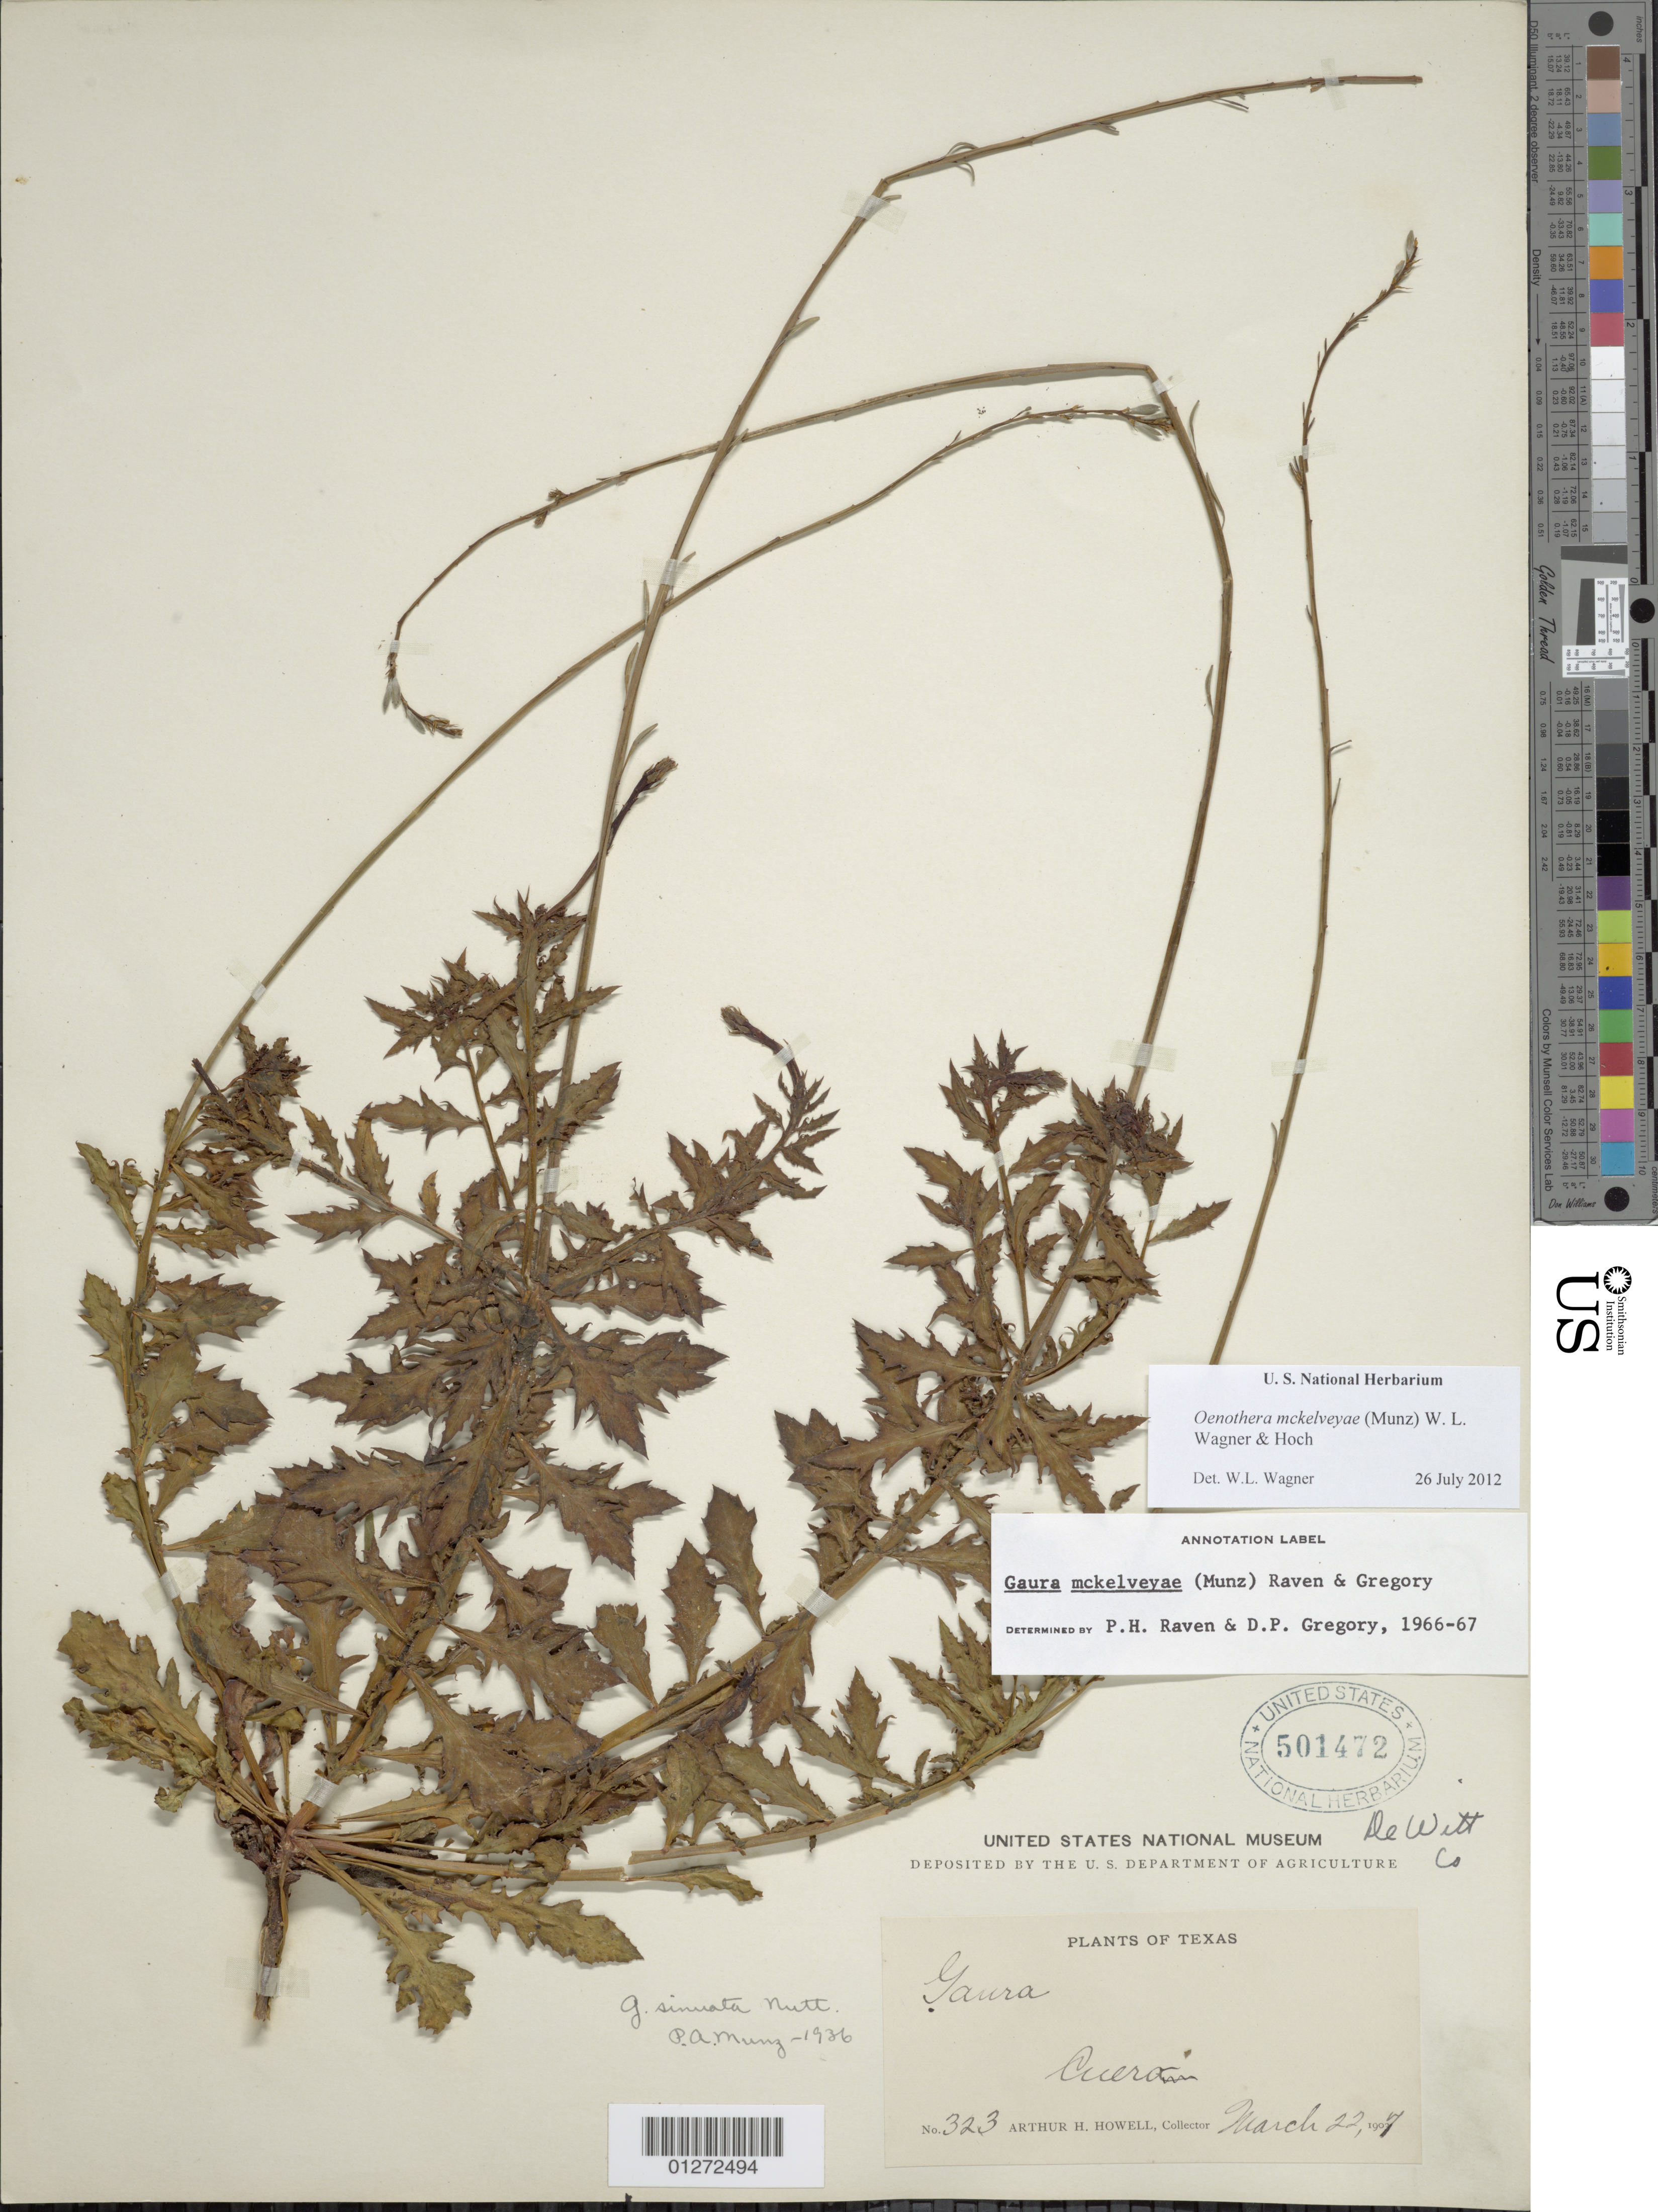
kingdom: Plantae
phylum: Tracheophyta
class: Magnoliopsida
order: Myrtales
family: Onagraceae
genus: Oenothera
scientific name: Oenothera mckelveyae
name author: (Munz) W.L. Wagner & Hoch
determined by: Wagner, W. L., (BOT), Smithsonian Institution - National Museum of Natural History (UNITED STATES)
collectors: A. H. Howell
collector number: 323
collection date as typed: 22 Mar 1907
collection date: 1907-03-22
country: United States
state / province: Texas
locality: Cuero.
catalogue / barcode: US 501472